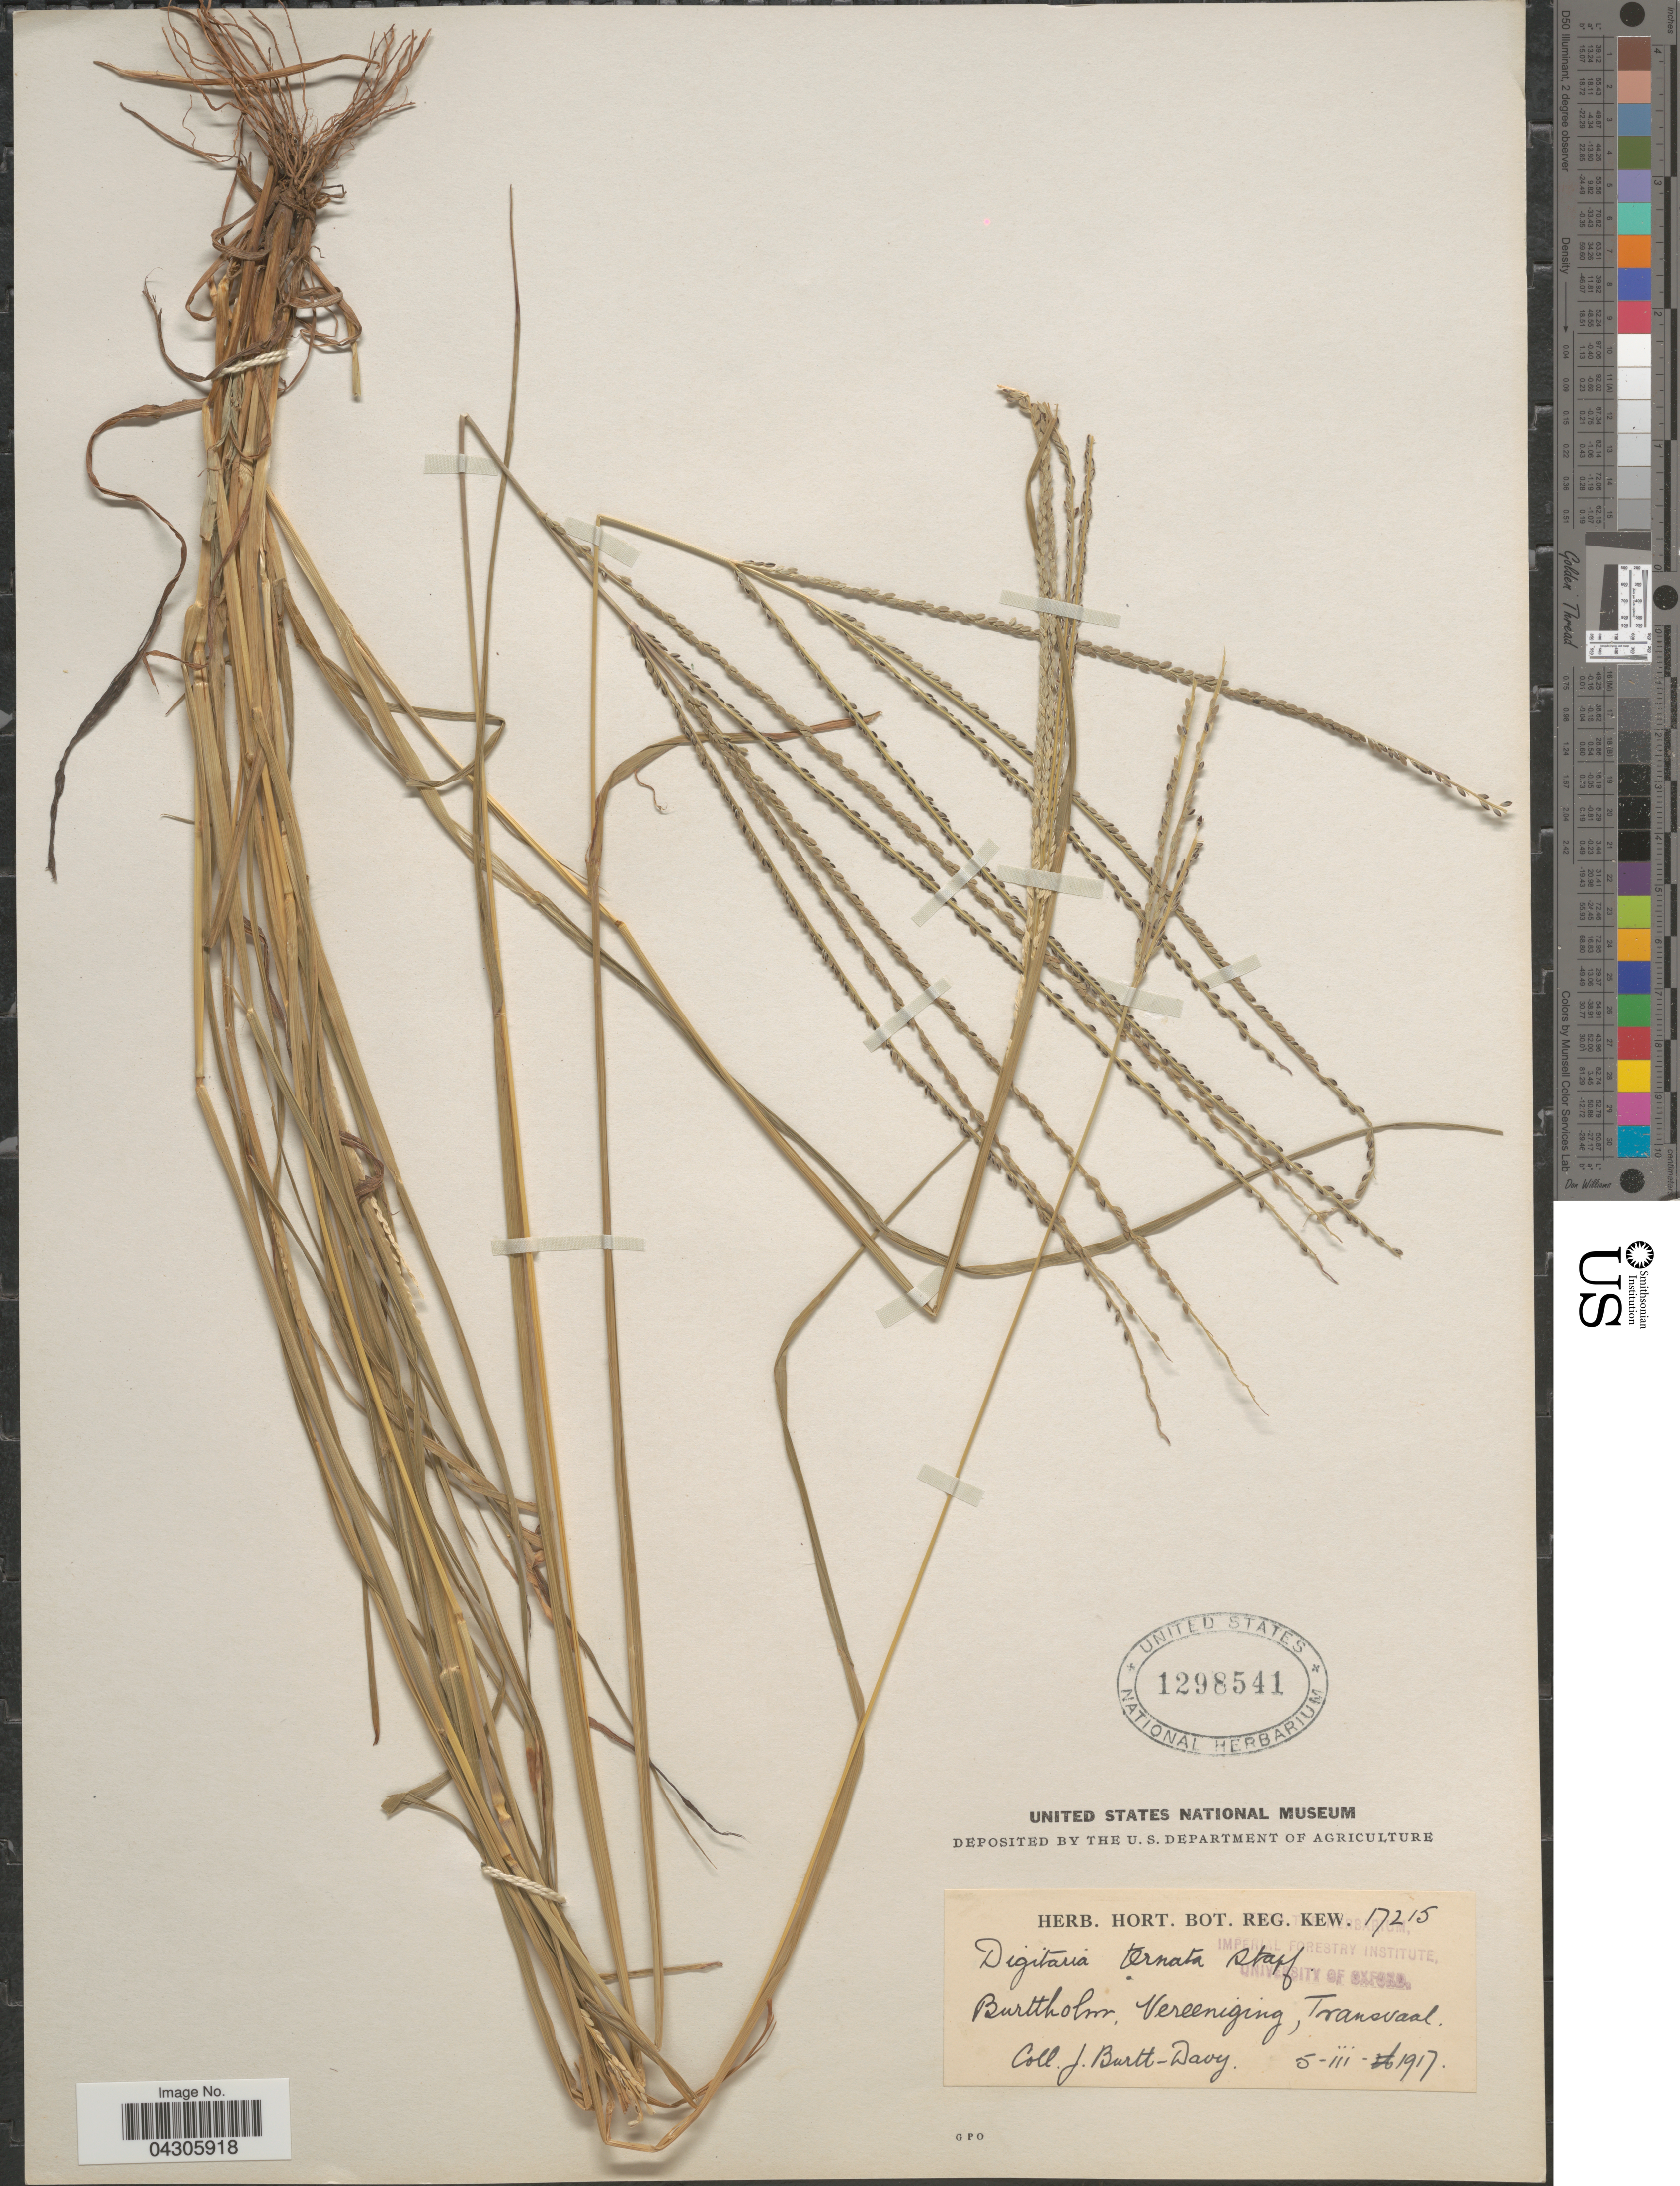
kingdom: Plantae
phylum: Tracheophyta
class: Liliopsida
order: Poales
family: Poaceae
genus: Digitaria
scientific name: Digitaria ternata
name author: (Hochr. ex A. Rich.) Stapf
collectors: J. Burtt Davy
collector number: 17215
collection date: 1917-03-05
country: South Africa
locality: Burttholm, Vereniging, Transvaal.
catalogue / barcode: US 1298541